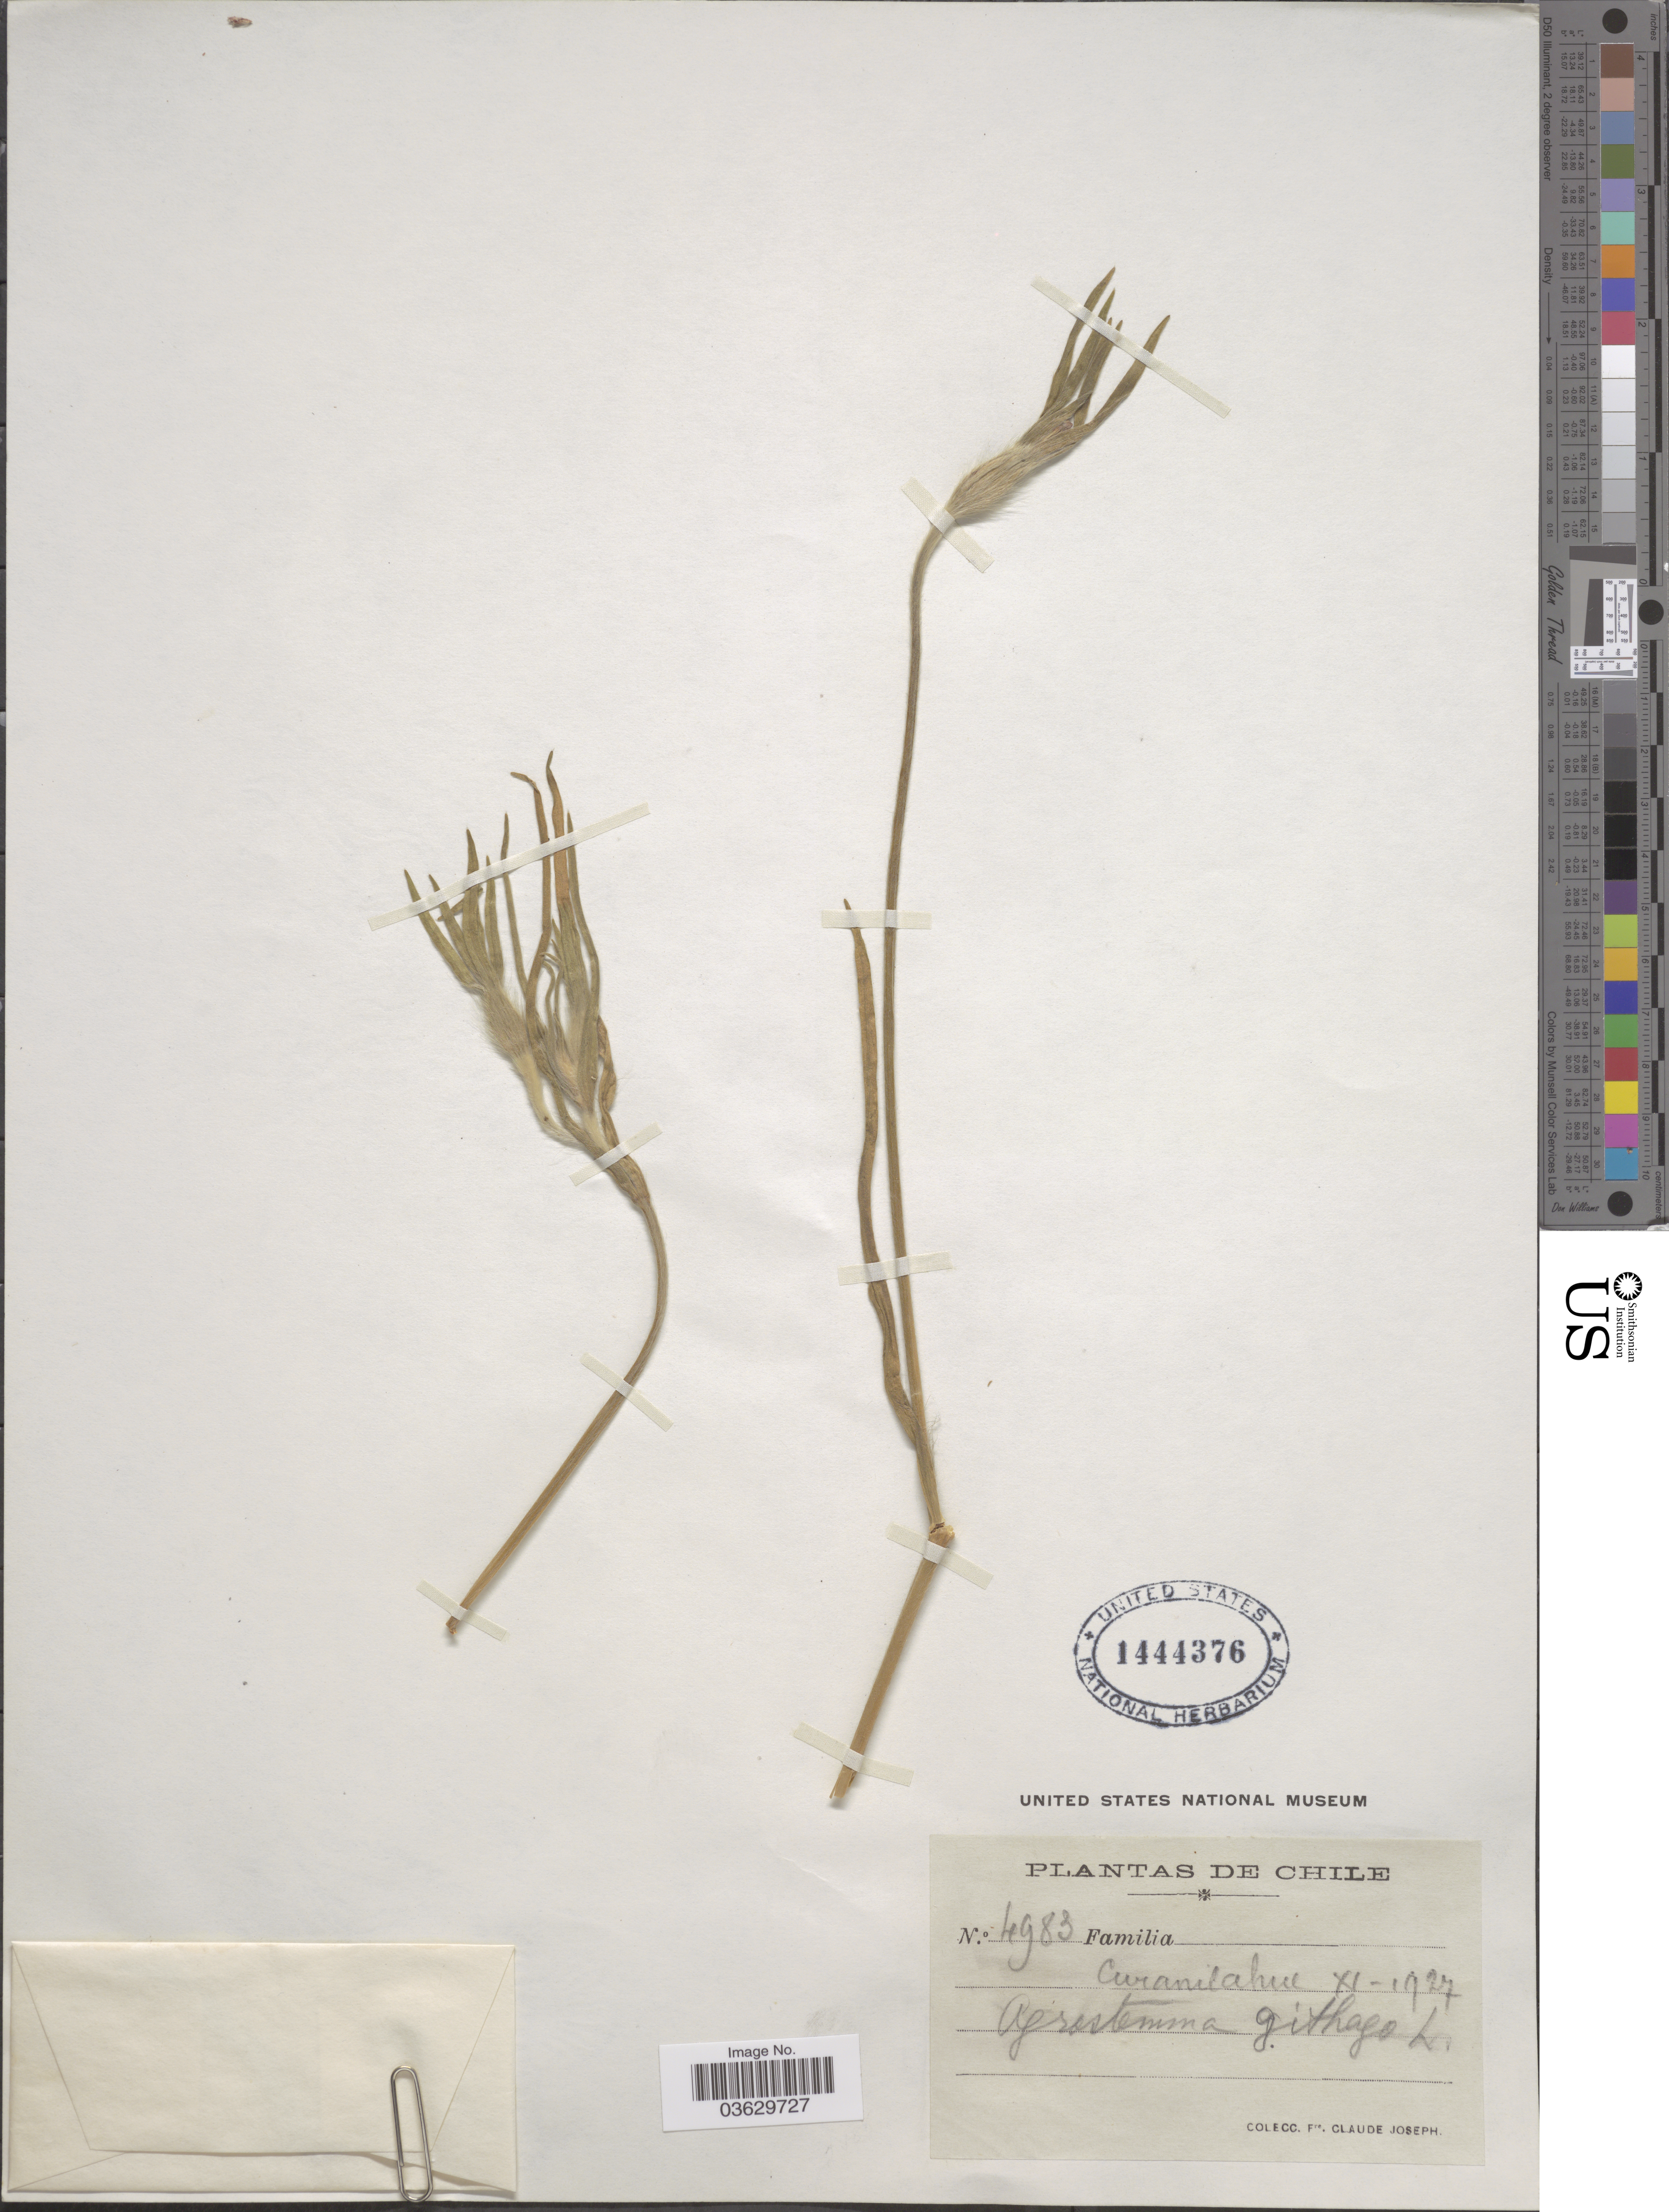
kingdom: Plantae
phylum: Tracheophyta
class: Magnoliopsida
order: Caryophyllales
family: Caryophyllaceae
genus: Agrostemma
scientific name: Agrostemma sp.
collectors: Bro. Claude-Joseph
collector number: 4983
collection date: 1927-11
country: Chile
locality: Curanilahue.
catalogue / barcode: US 1444376